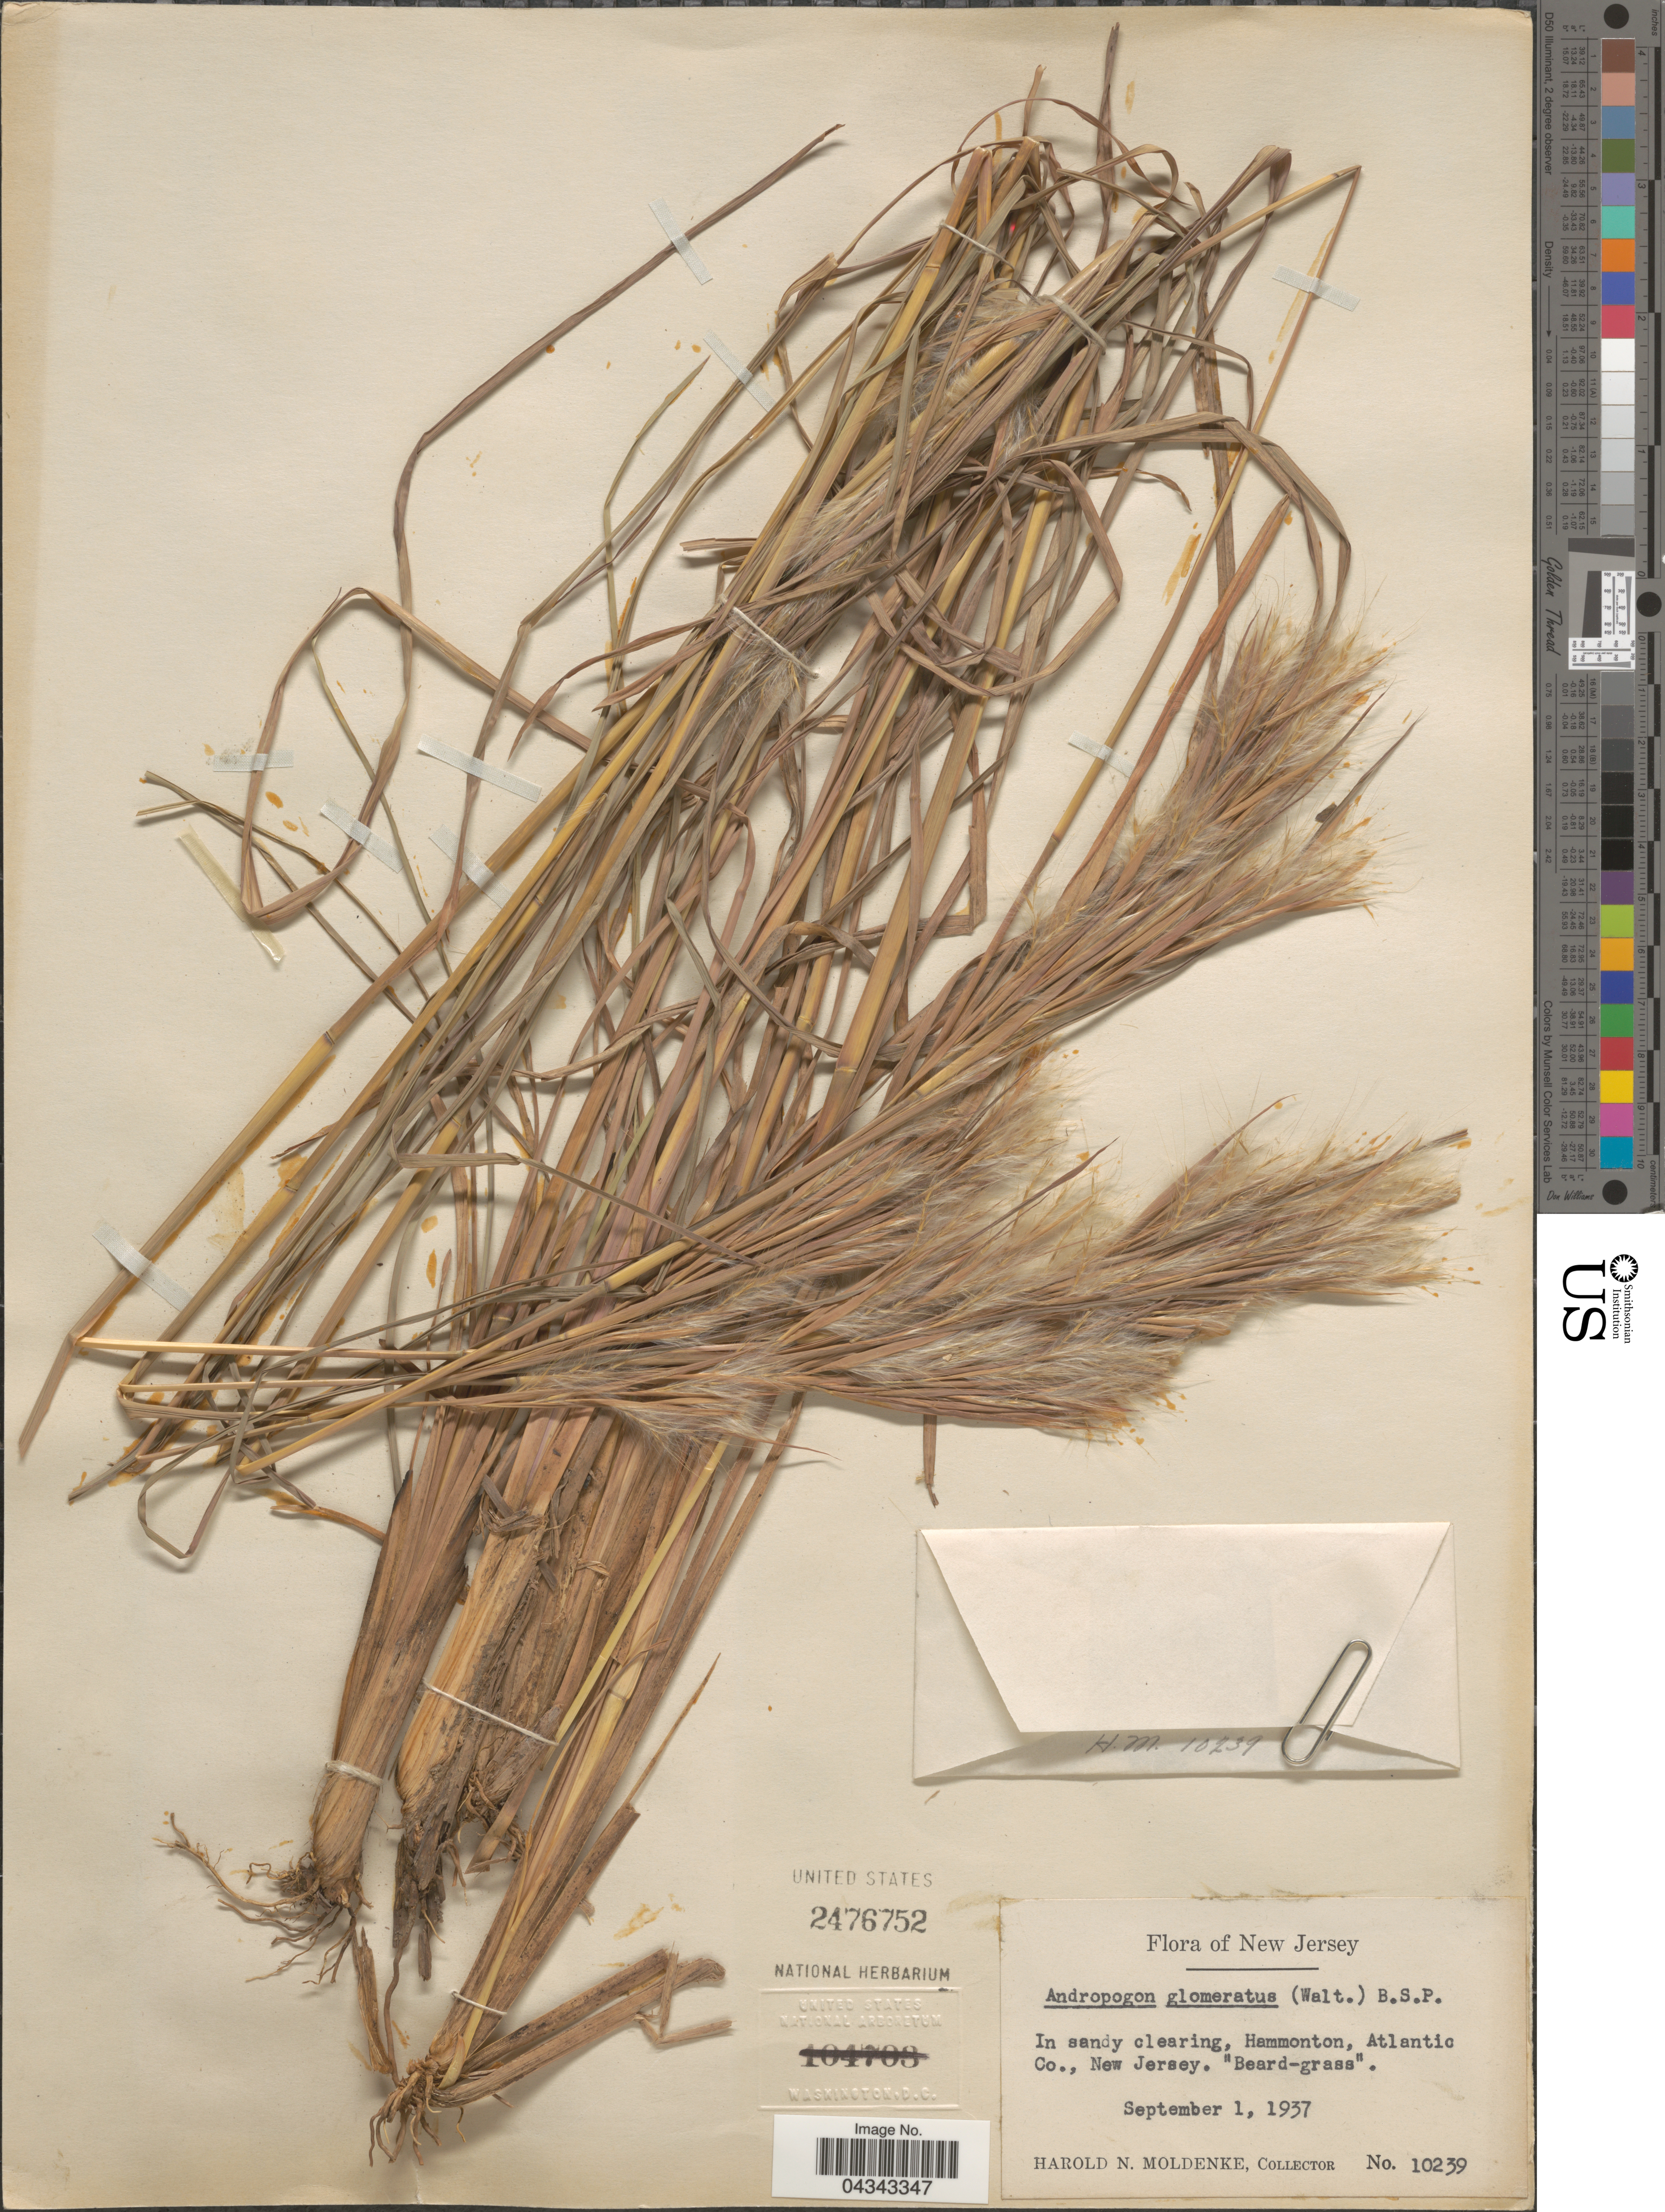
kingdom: Plantae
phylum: Tracheophyta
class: Liliopsida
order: Poales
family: Poaceae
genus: Andropogon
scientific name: Andropogon glomeratus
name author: (Walter) Britton, Stearns & Poggenb.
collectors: H. N. Moldenke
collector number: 10239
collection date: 1937-09-01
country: United States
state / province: New Jersey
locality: In sandy clearing, Hammonton, Atlantic Co.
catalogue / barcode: US 2476752